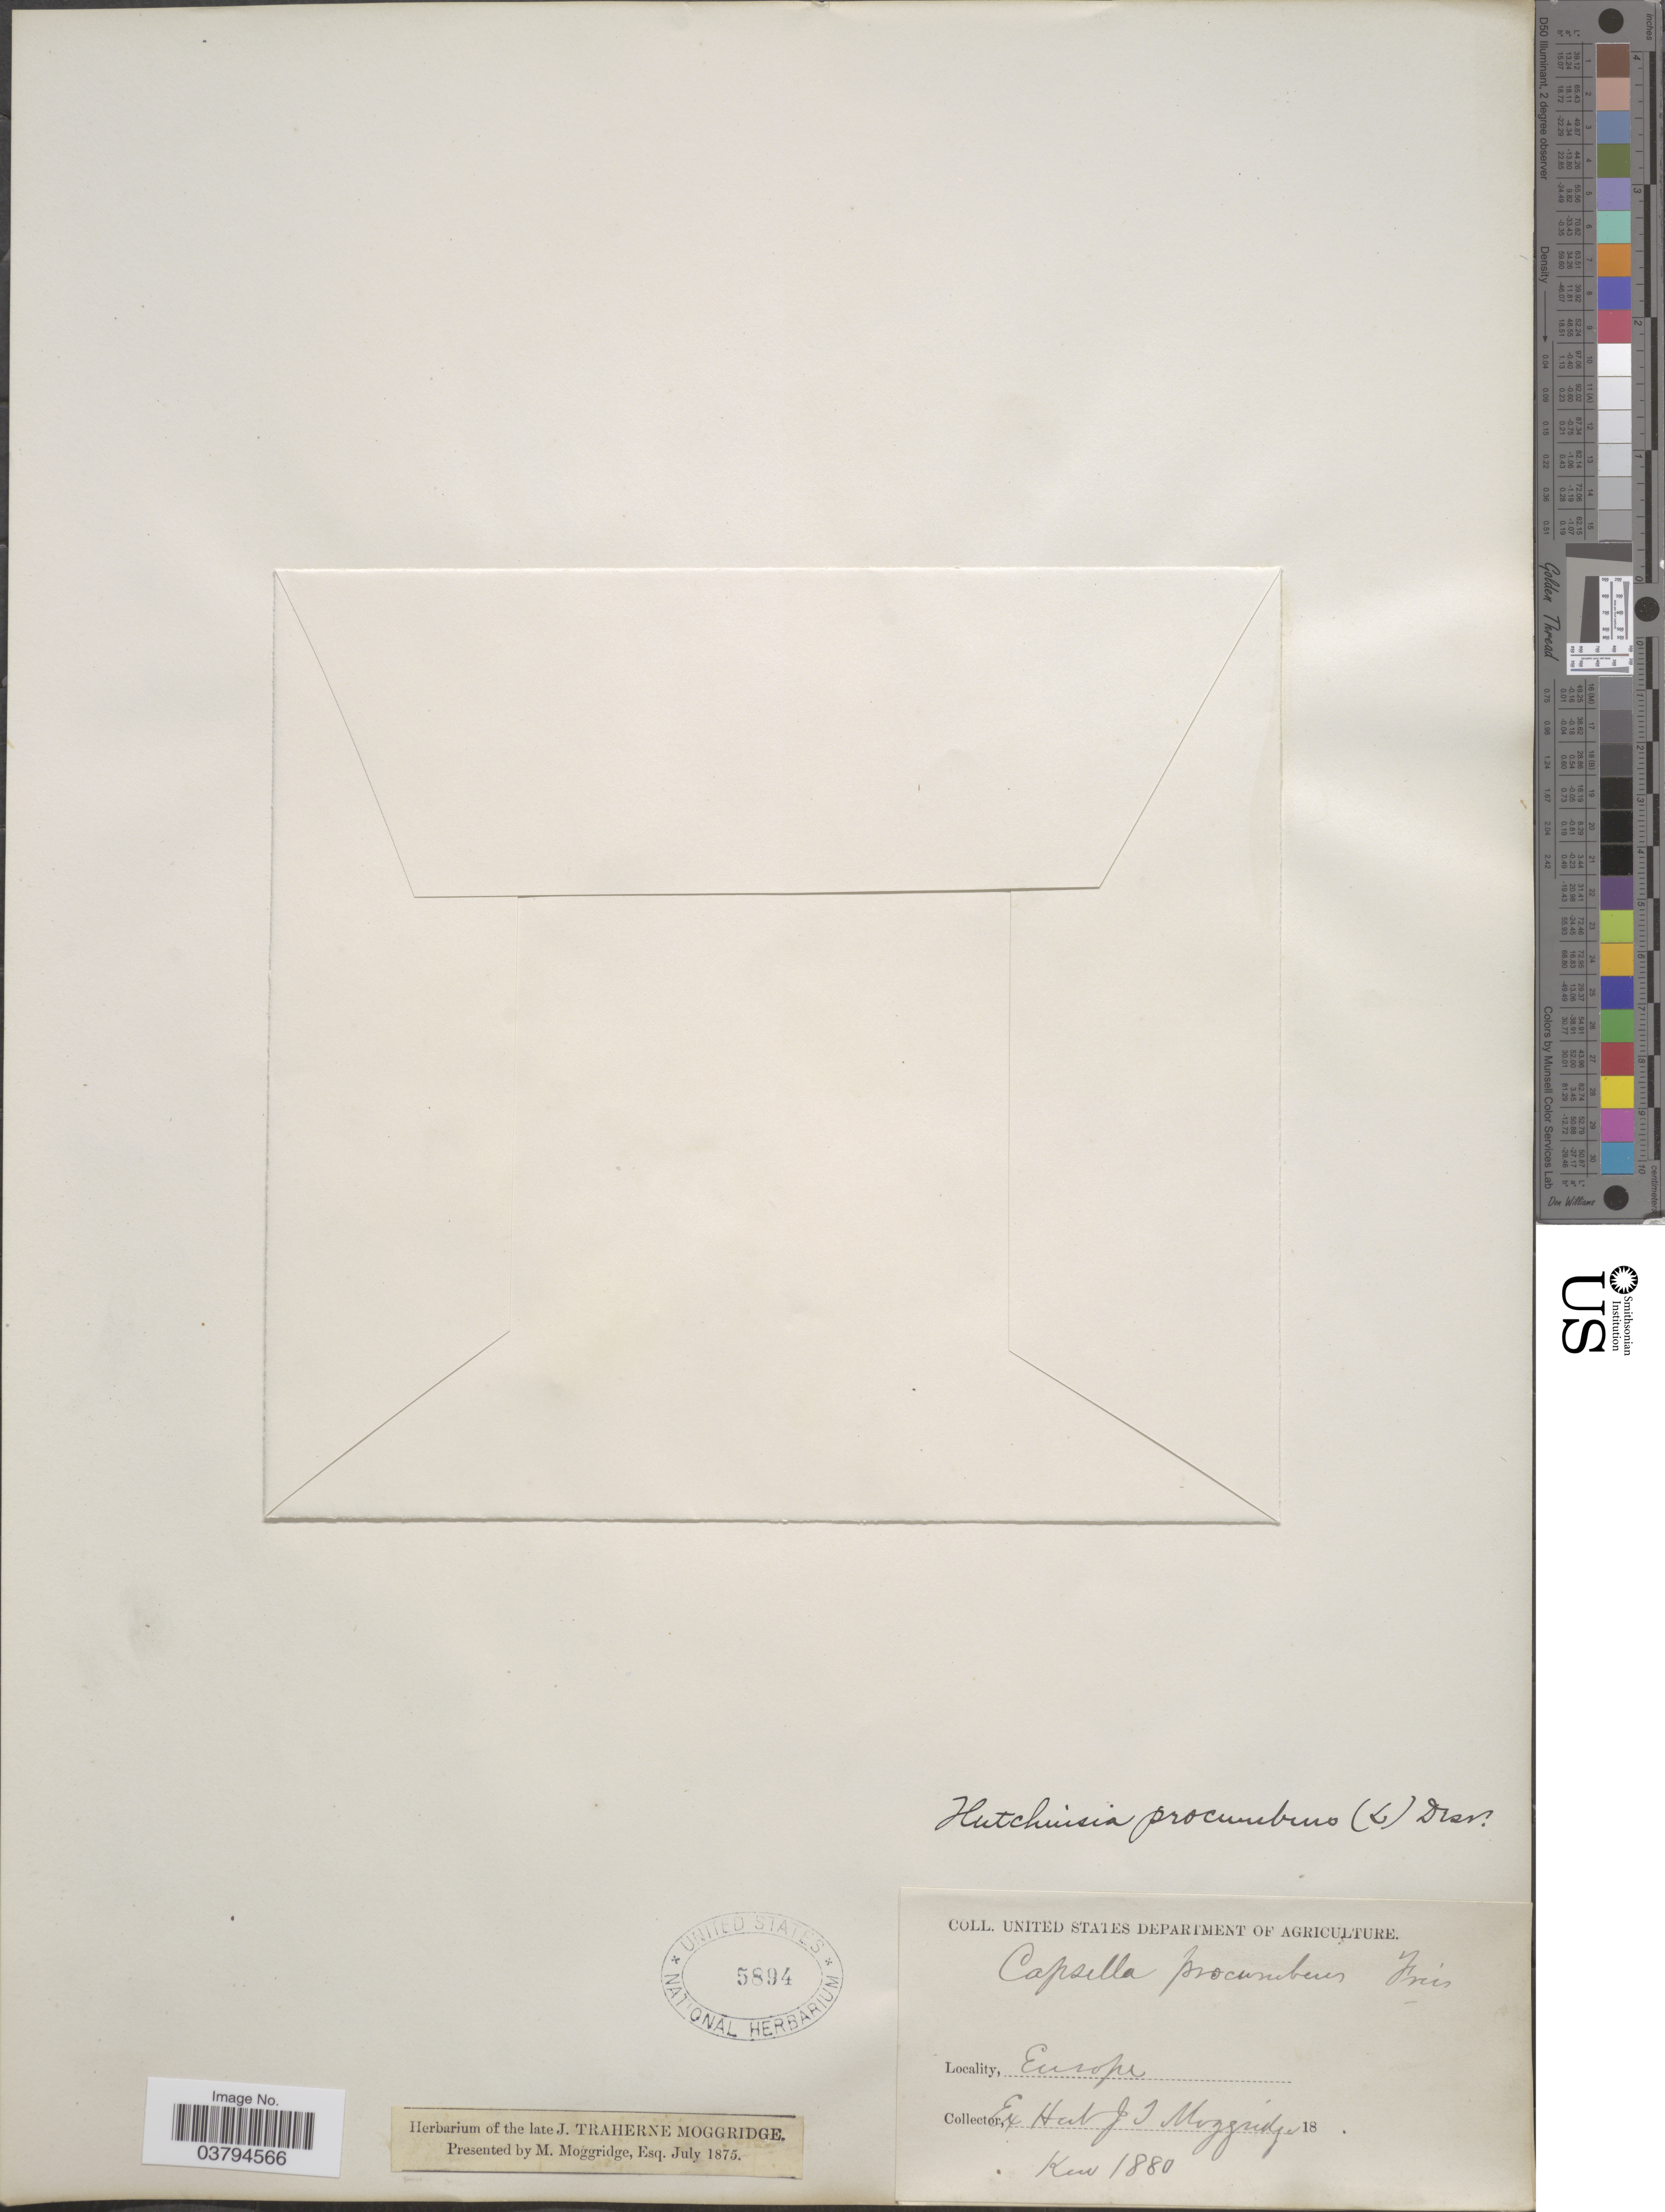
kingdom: Plantae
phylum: Tracheophyta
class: Magnoliopsida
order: Brassicales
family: Brassicaceae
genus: Hutchinsia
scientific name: Hutchinsia procumbens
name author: (L.) Desv.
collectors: ex herb. J.T. Moggridge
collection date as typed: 18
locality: Europe.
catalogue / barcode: US 5894